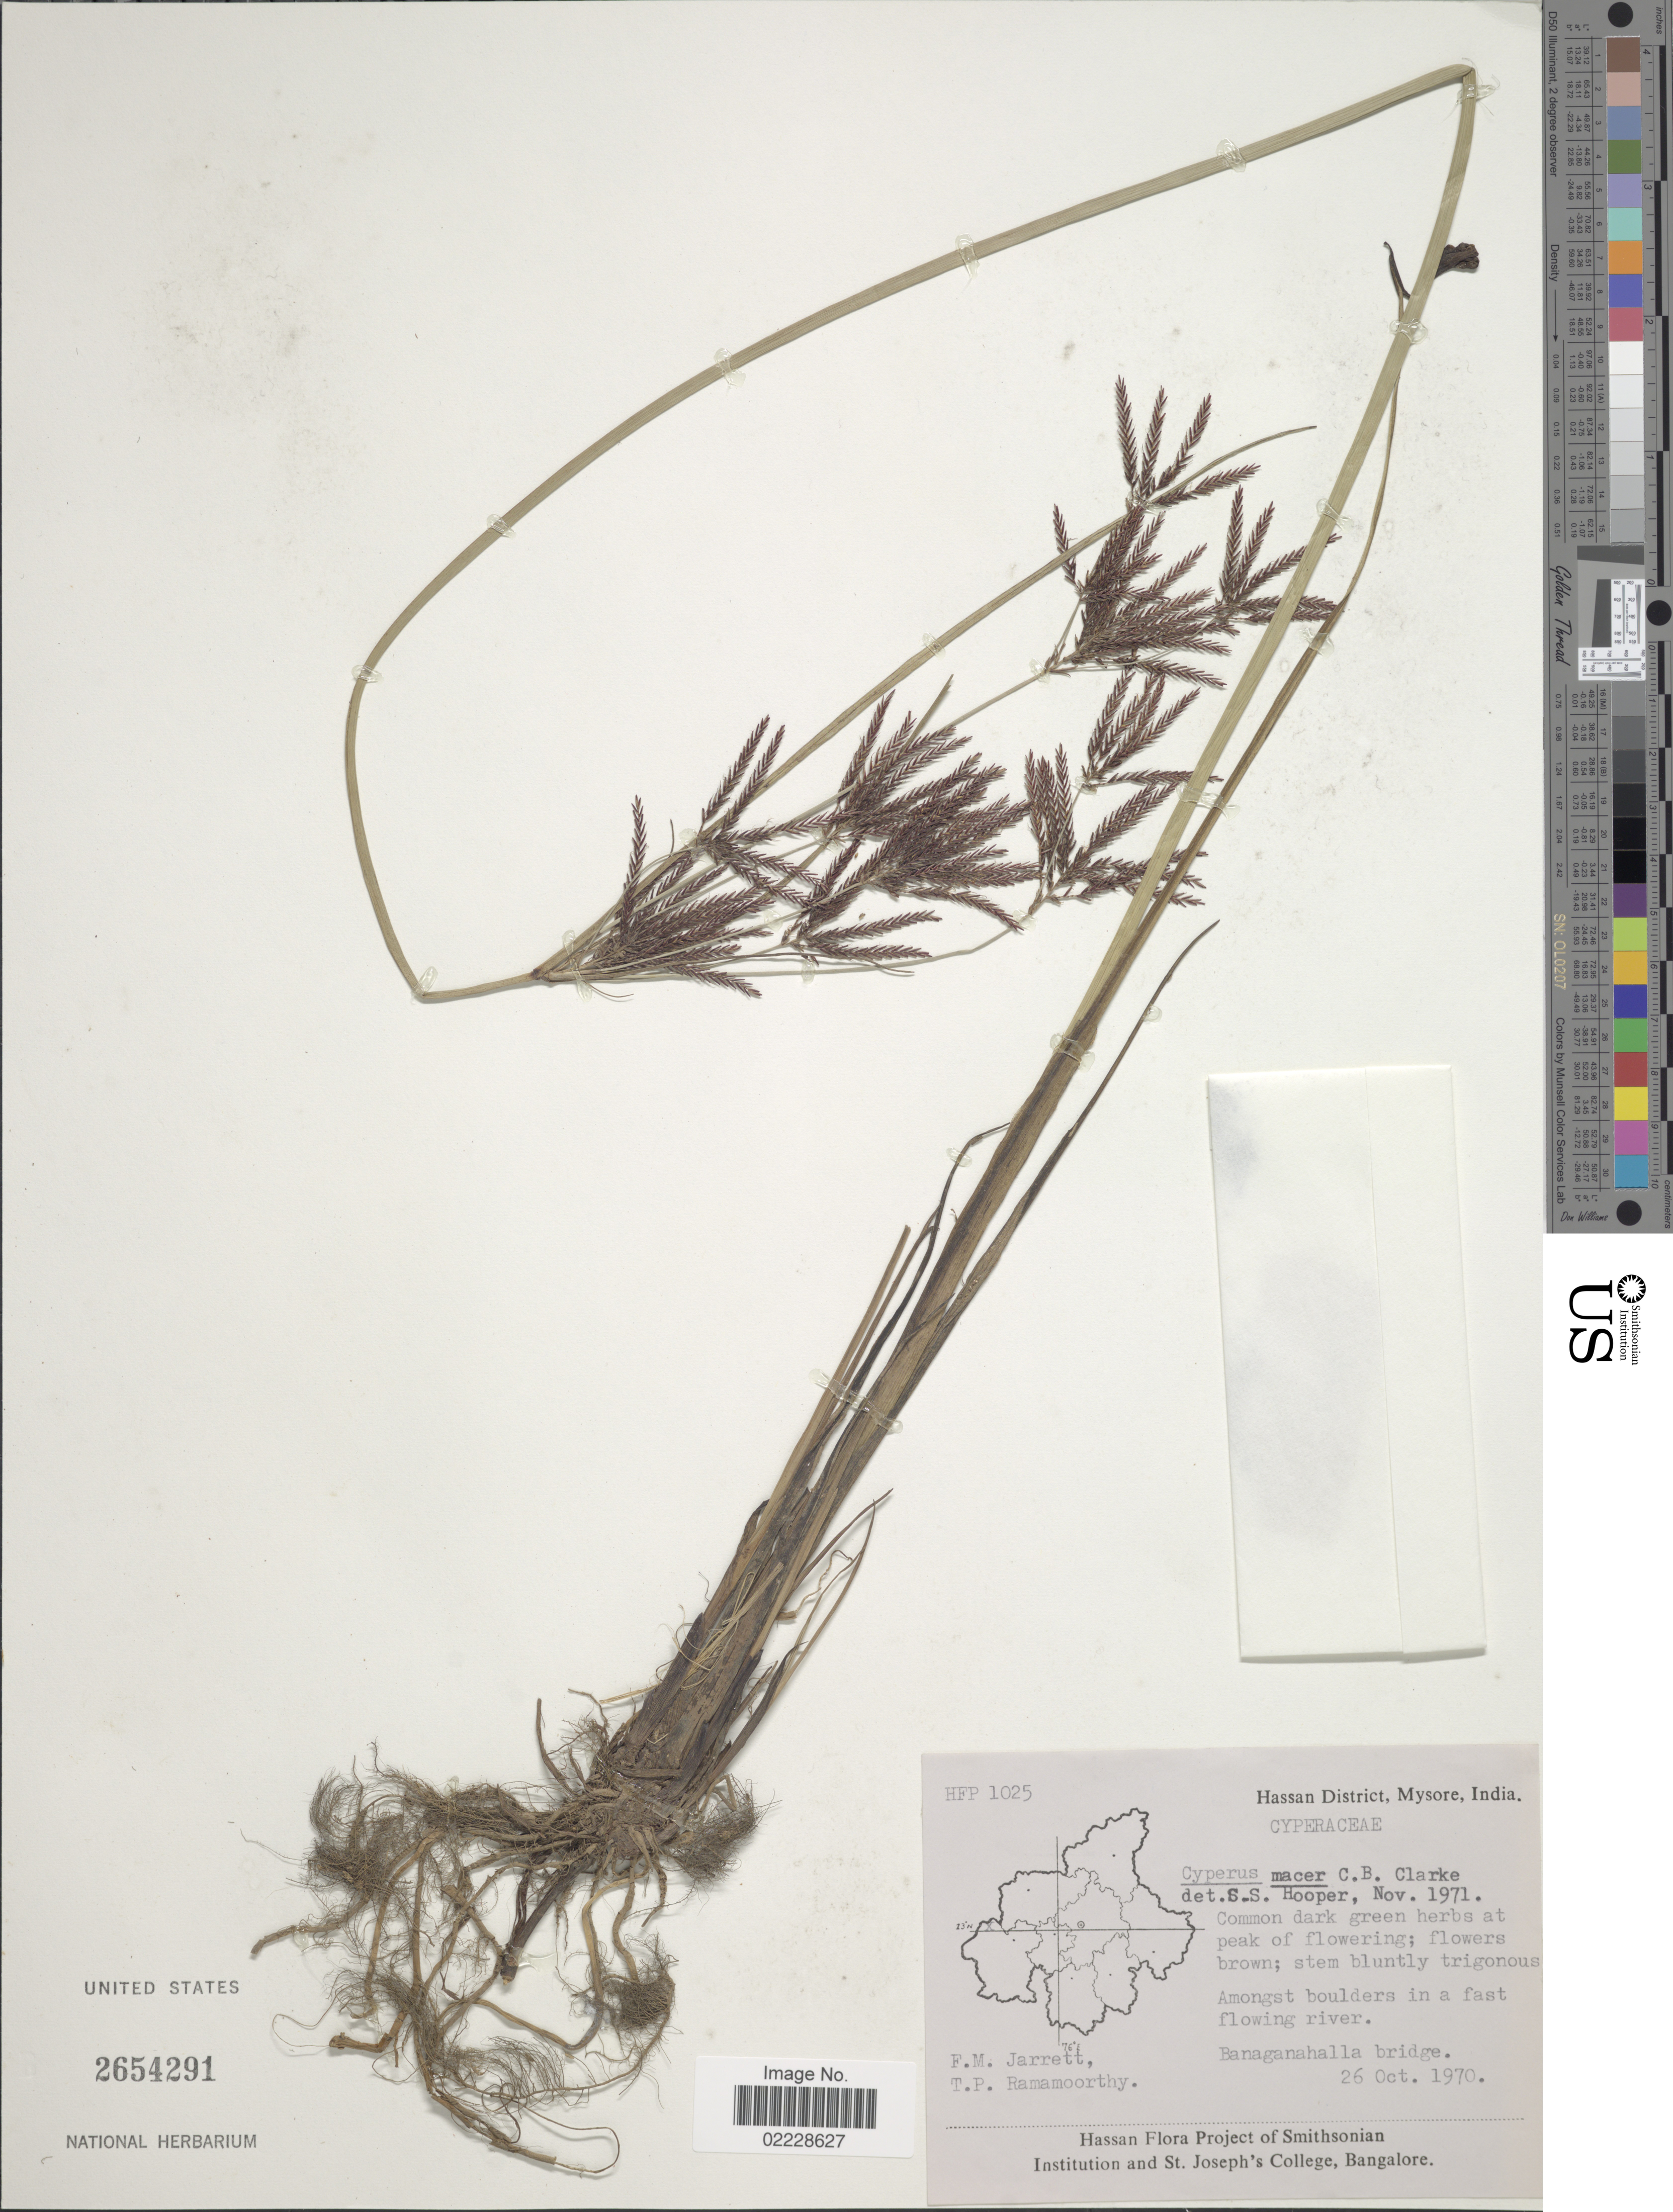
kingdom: Plantae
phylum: Tracheophyta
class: Liliopsida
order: Poales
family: Cyperaceae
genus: Cyperus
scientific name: Cyperus macer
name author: C.B. Clarke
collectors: F. M. Jarrett & T. P. Ramamoorthy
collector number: HFP1025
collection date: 1970-10-26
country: India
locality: Hassan District, Mysore, India. Amongst boulders in a gfast flowing river. Banaganahalla bridge,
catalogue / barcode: US 2654291